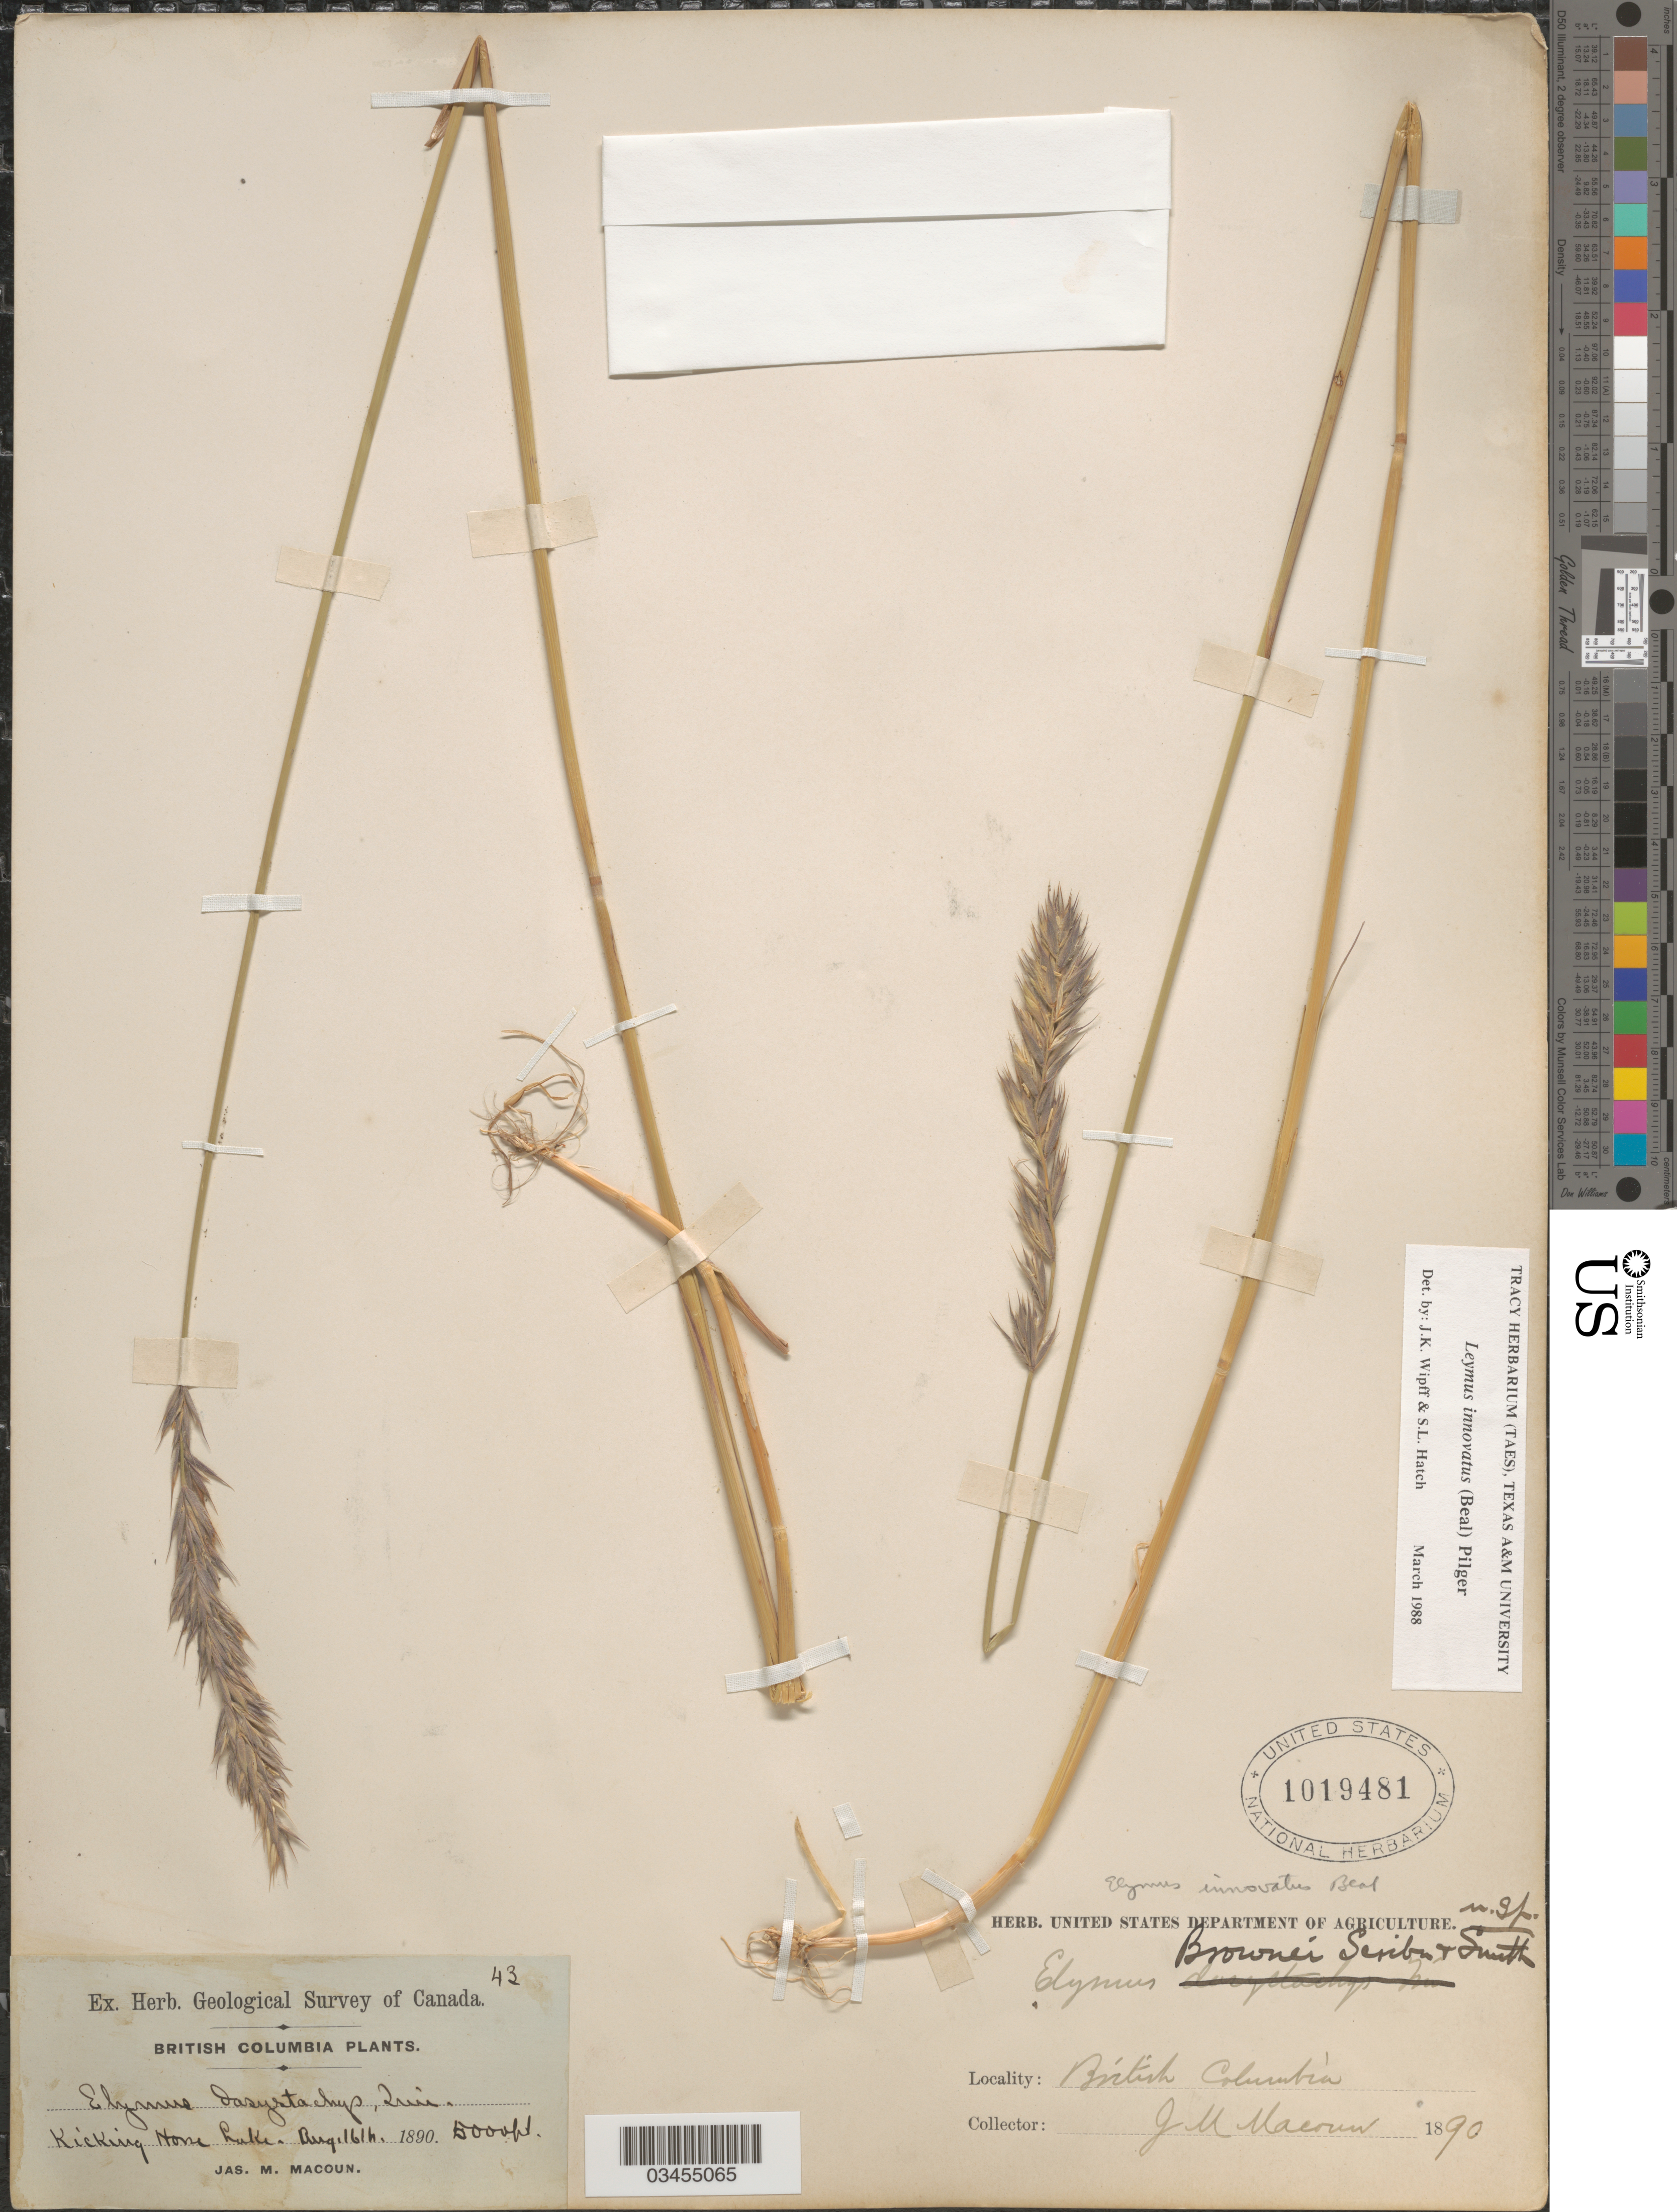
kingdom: Plantae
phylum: Tracheophyta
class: Liliopsida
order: Poales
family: Poaceae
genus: Leymus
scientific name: Leymus innovatus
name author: (W.J. Beal) Pilg.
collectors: J. M. Macoun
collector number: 43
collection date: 1890-08-16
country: Canada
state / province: British Columbia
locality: Geological Survey of Canada. Kicking Horse Lake.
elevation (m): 1524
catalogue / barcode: US 1019481